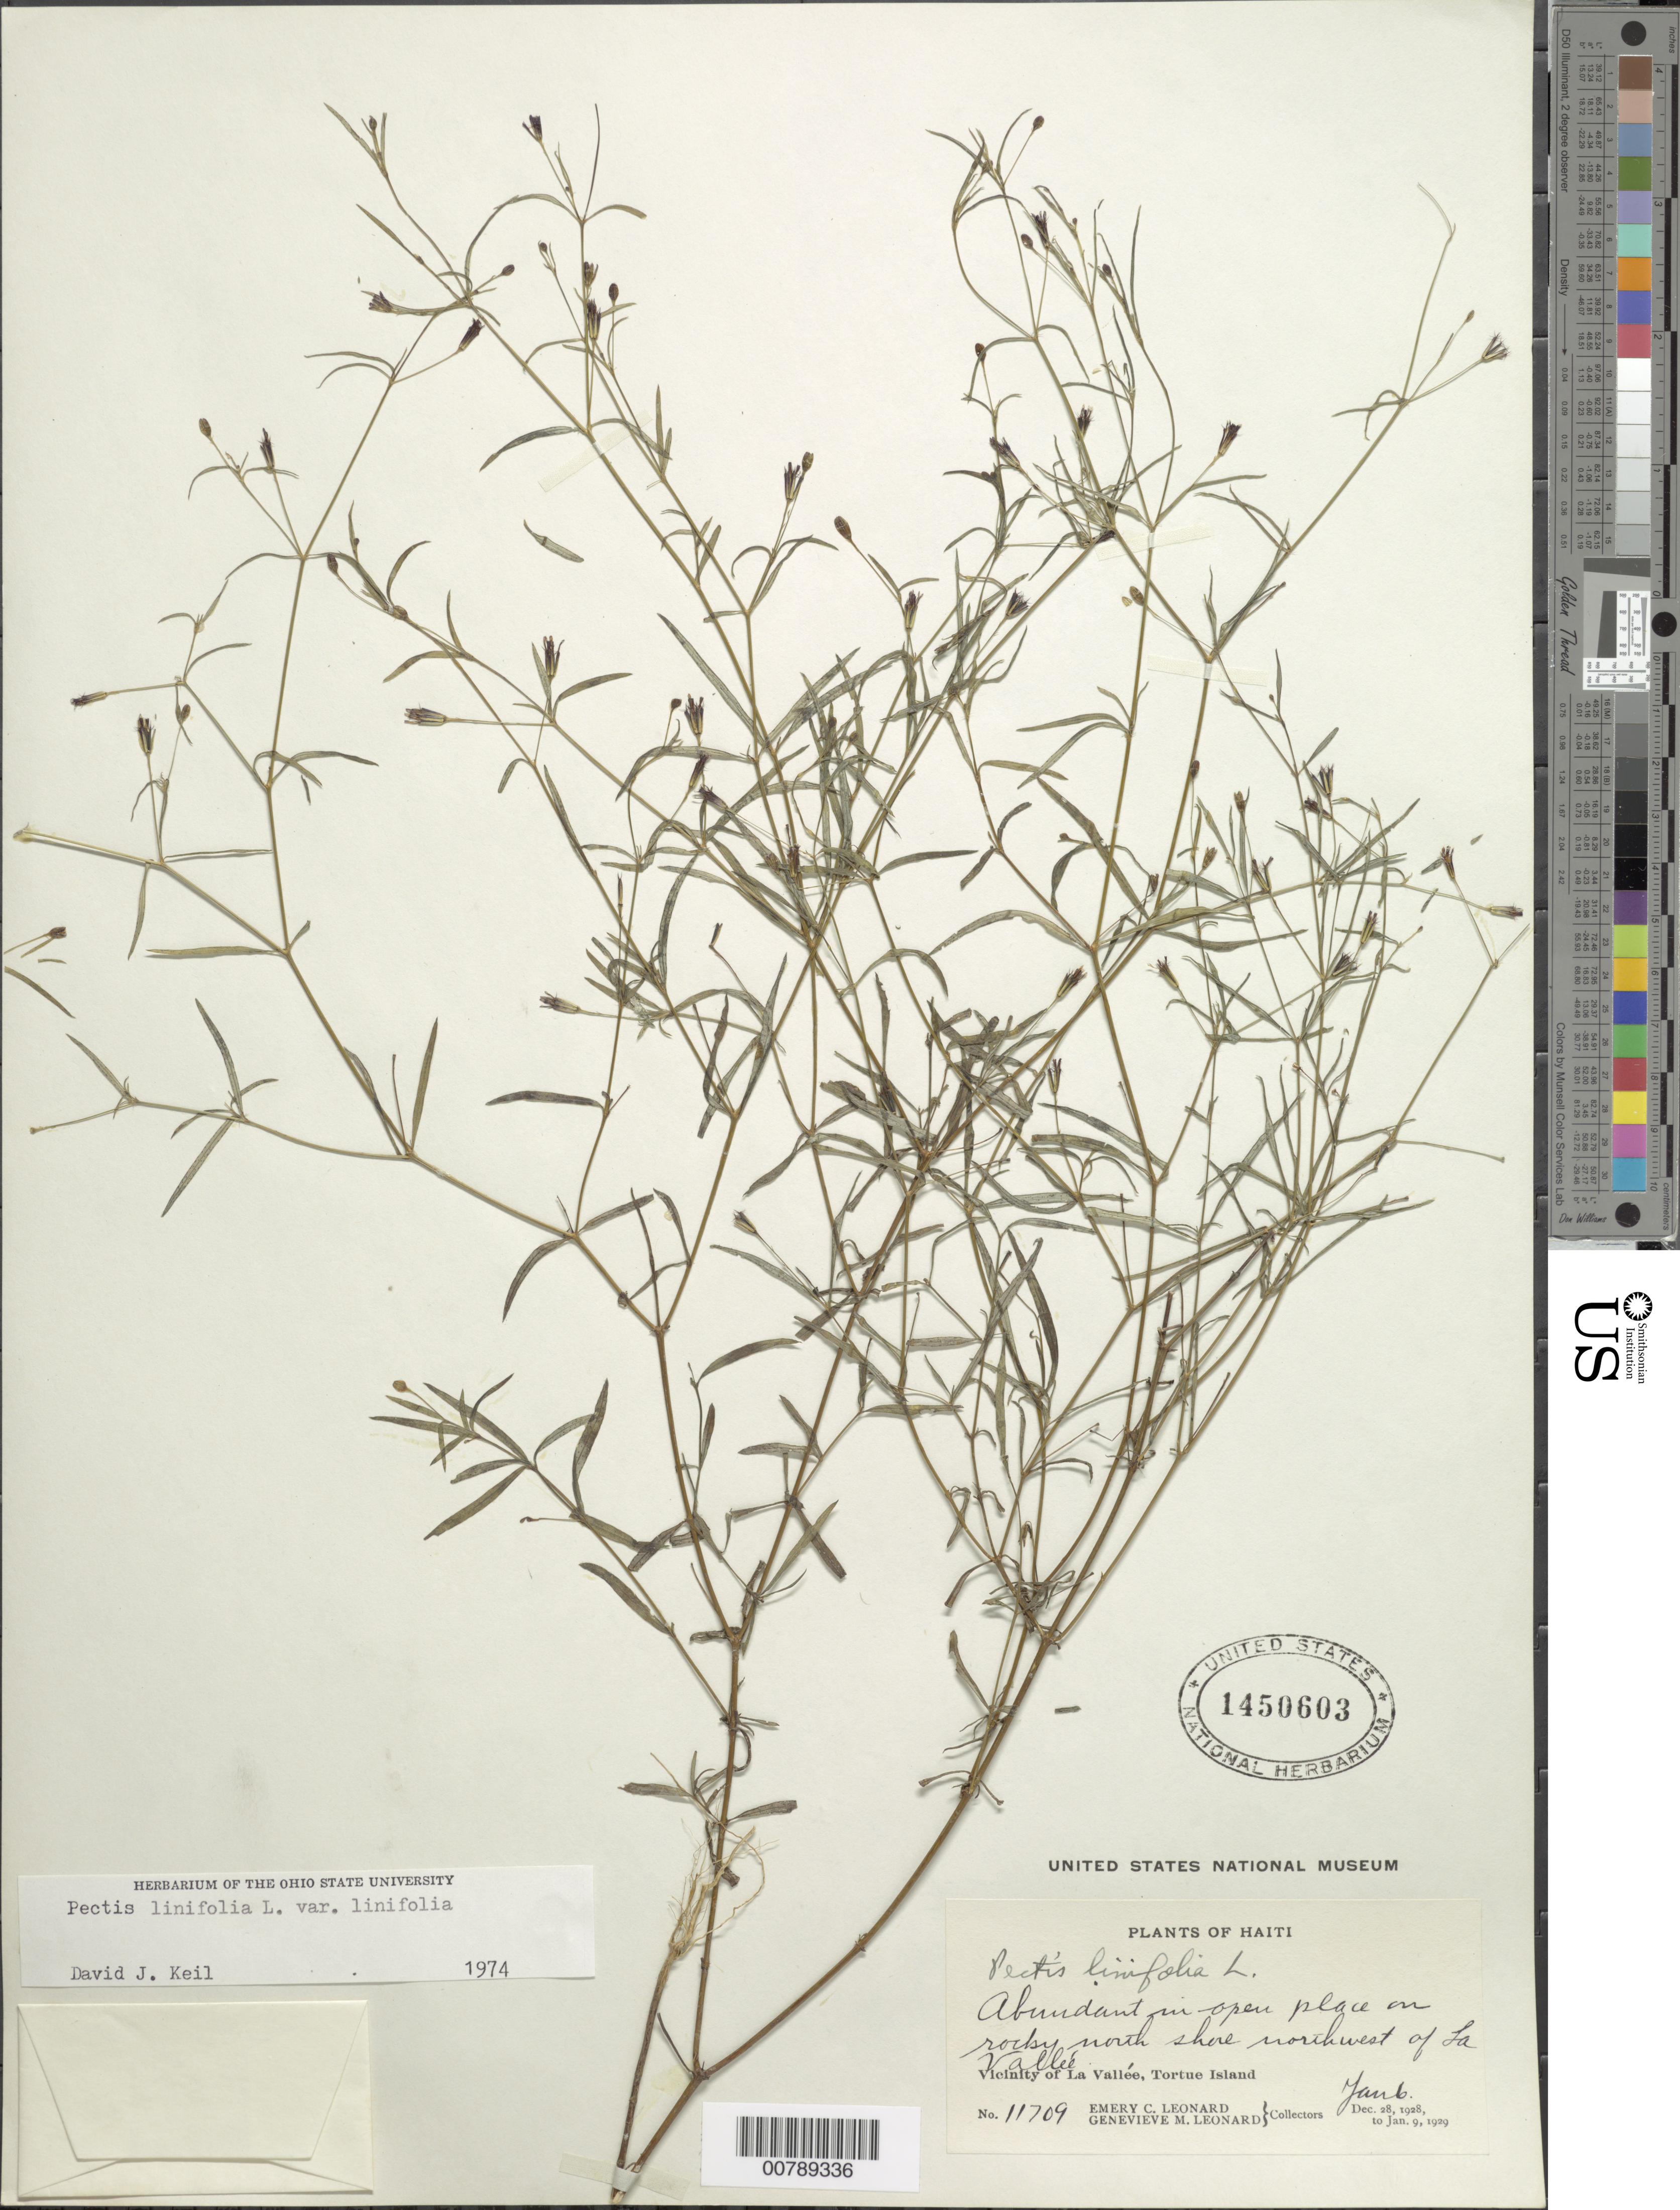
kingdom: Plantae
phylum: Tracheophyta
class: Magnoliopsida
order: Asterales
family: Asteraceae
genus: Pectis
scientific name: Pectis linifolia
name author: L.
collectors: E. C. Leonard & G. M. Leonard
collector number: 11709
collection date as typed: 06 Jan 1929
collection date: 1929-01-06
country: Haiti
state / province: Nord-Óuest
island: Île de la Tortue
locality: Vicinity of La Vallée, Tortue Island. Abundant in open place on rocky north shore northwest of La Vallée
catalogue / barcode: US 1450603